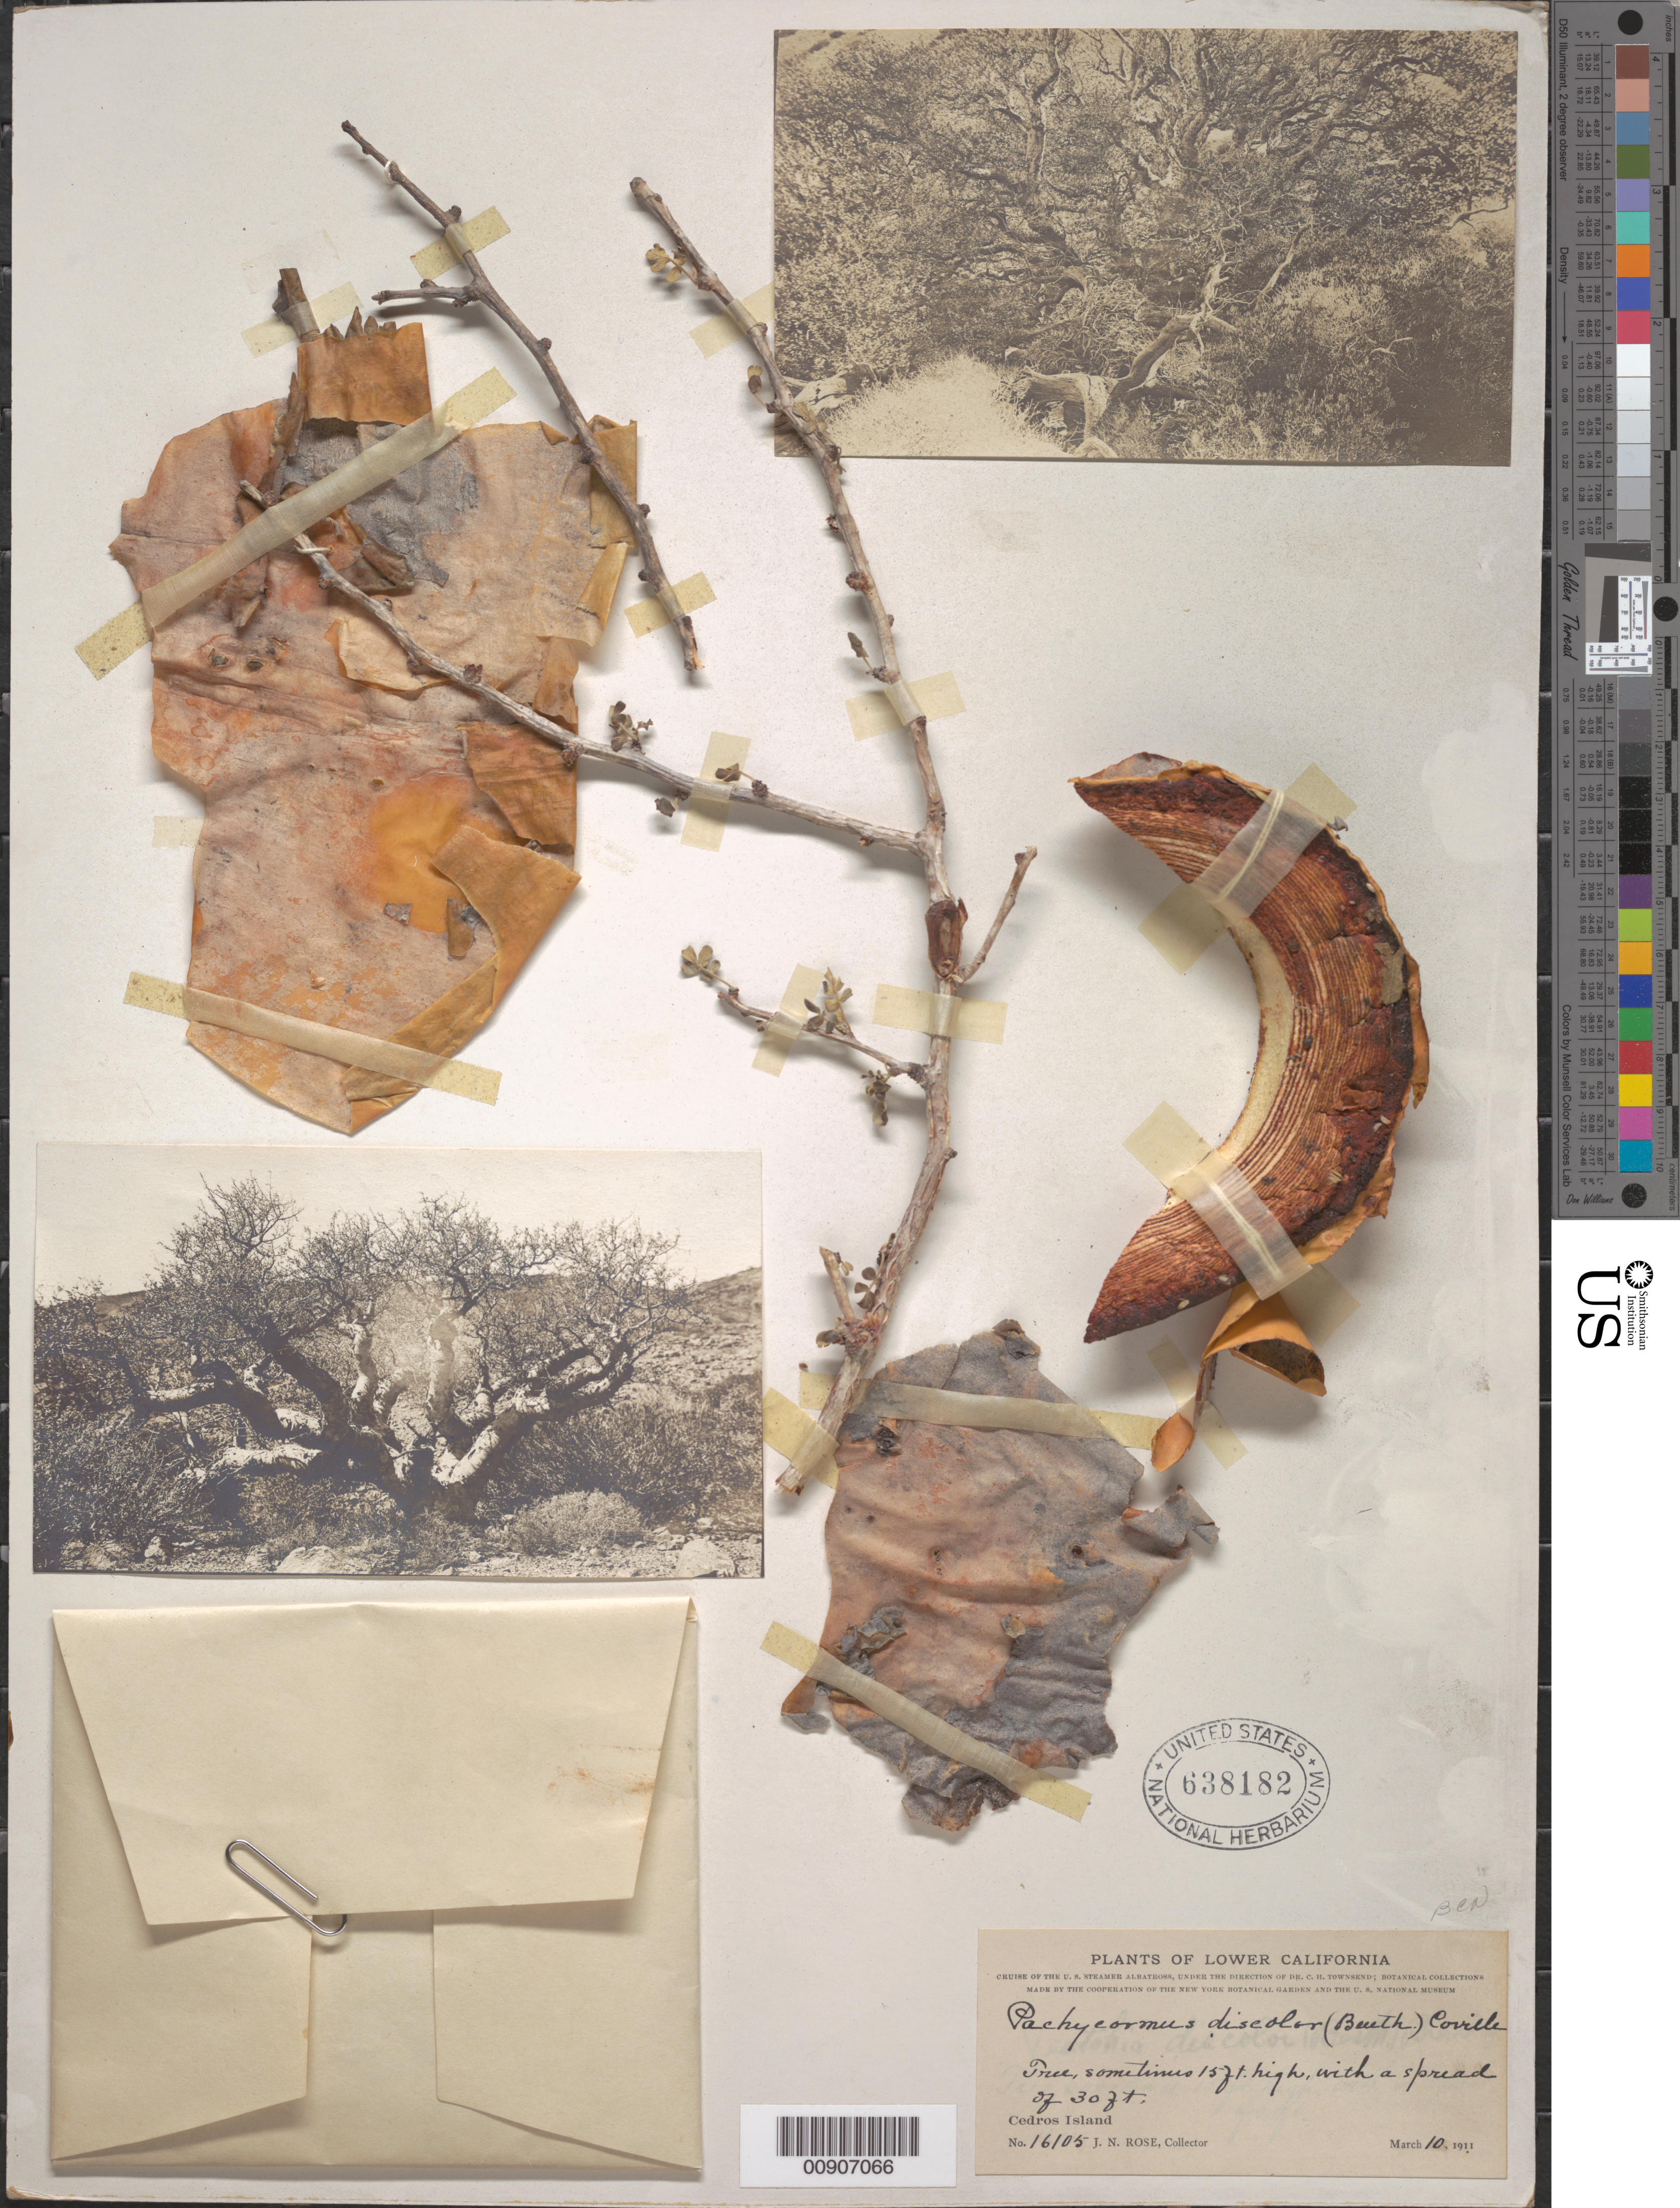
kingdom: Plantae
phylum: Tracheophyta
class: Magnoliopsida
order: Sapindales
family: Anacardiaceae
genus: Pachycormus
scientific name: Pachycormus discolor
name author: (Benth.) Coville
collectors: J. N. Rose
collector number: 16105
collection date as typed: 10 Mar 1911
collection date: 1911-03-10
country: Mexico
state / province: Baja California Norte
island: Cedros I.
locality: Cedros Island.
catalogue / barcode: US 638182